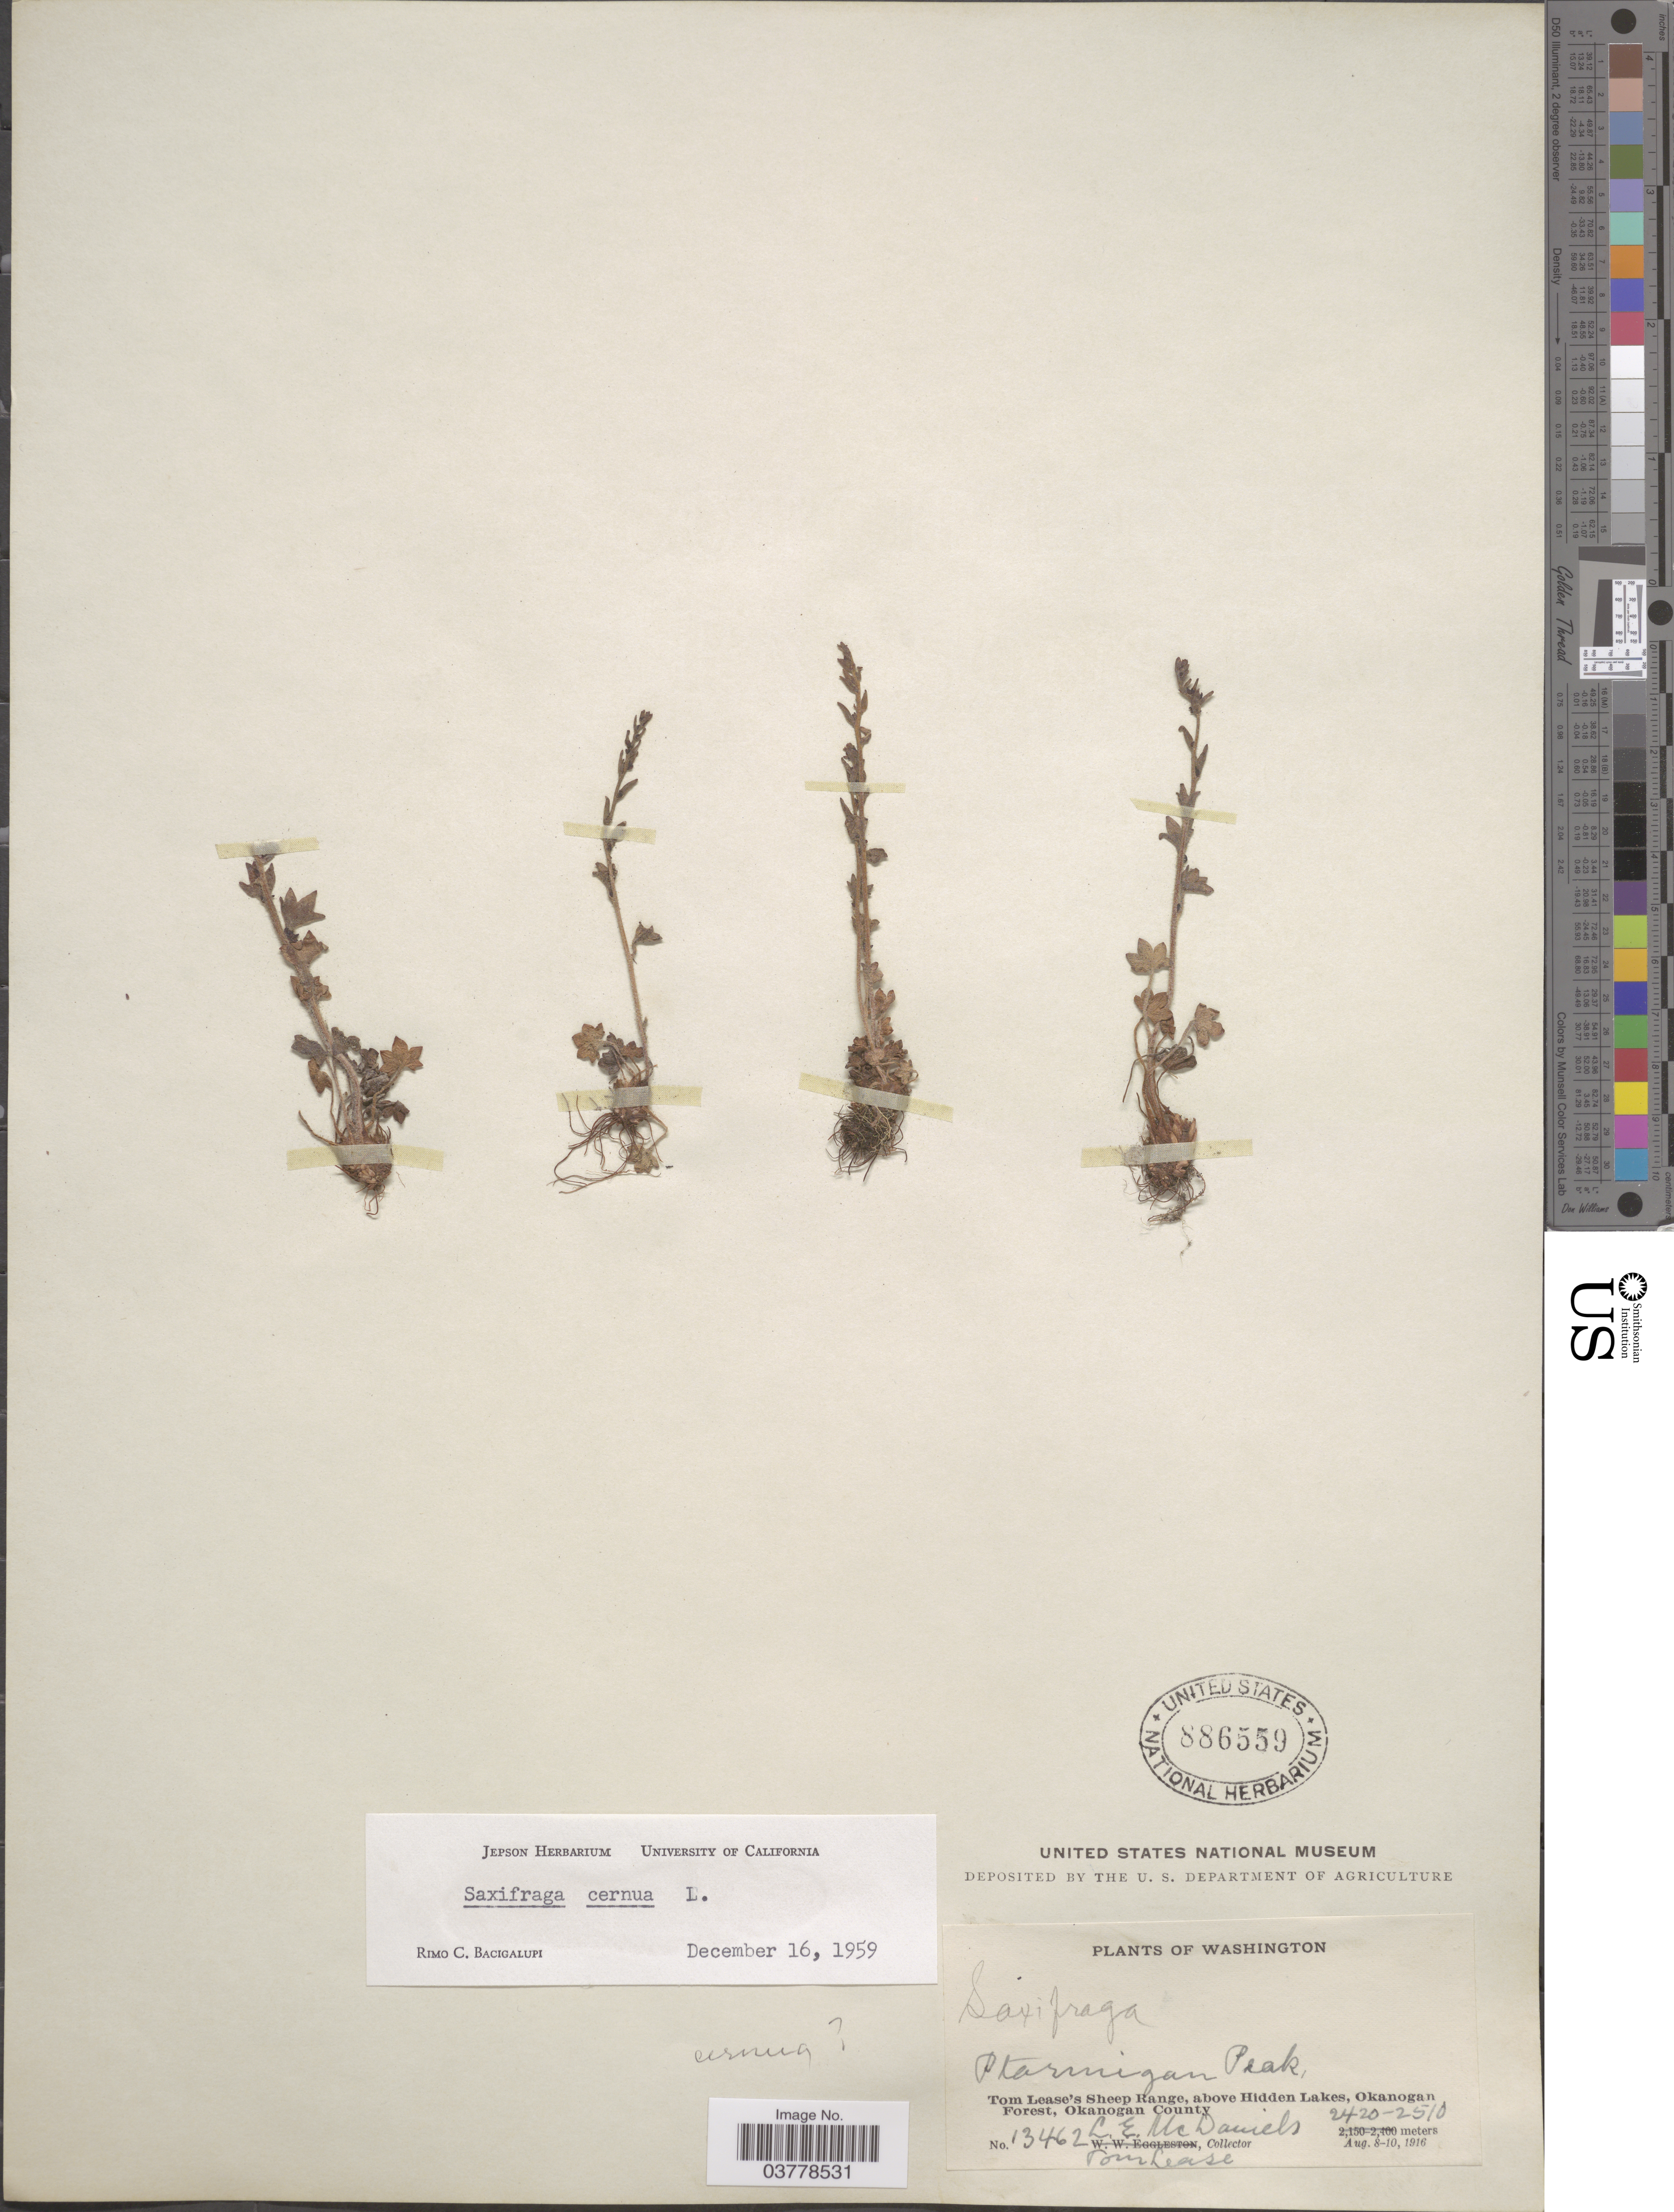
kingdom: Plantae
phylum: Tracheophyta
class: Magnoliopsida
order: Saxifragales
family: Saxifragaceae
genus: Saxifraga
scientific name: Saxifraga cernua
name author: L.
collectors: L. McDaniels & T. Lease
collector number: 13462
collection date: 1916-08-08/1916-08-10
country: United States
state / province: Washington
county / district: Okanogan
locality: Ptarmigan Peak, Tom Lease's Sheep Range, above Hidden Lakes, Okanogan Forest, Okanogan County.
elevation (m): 2420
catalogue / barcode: US 886559